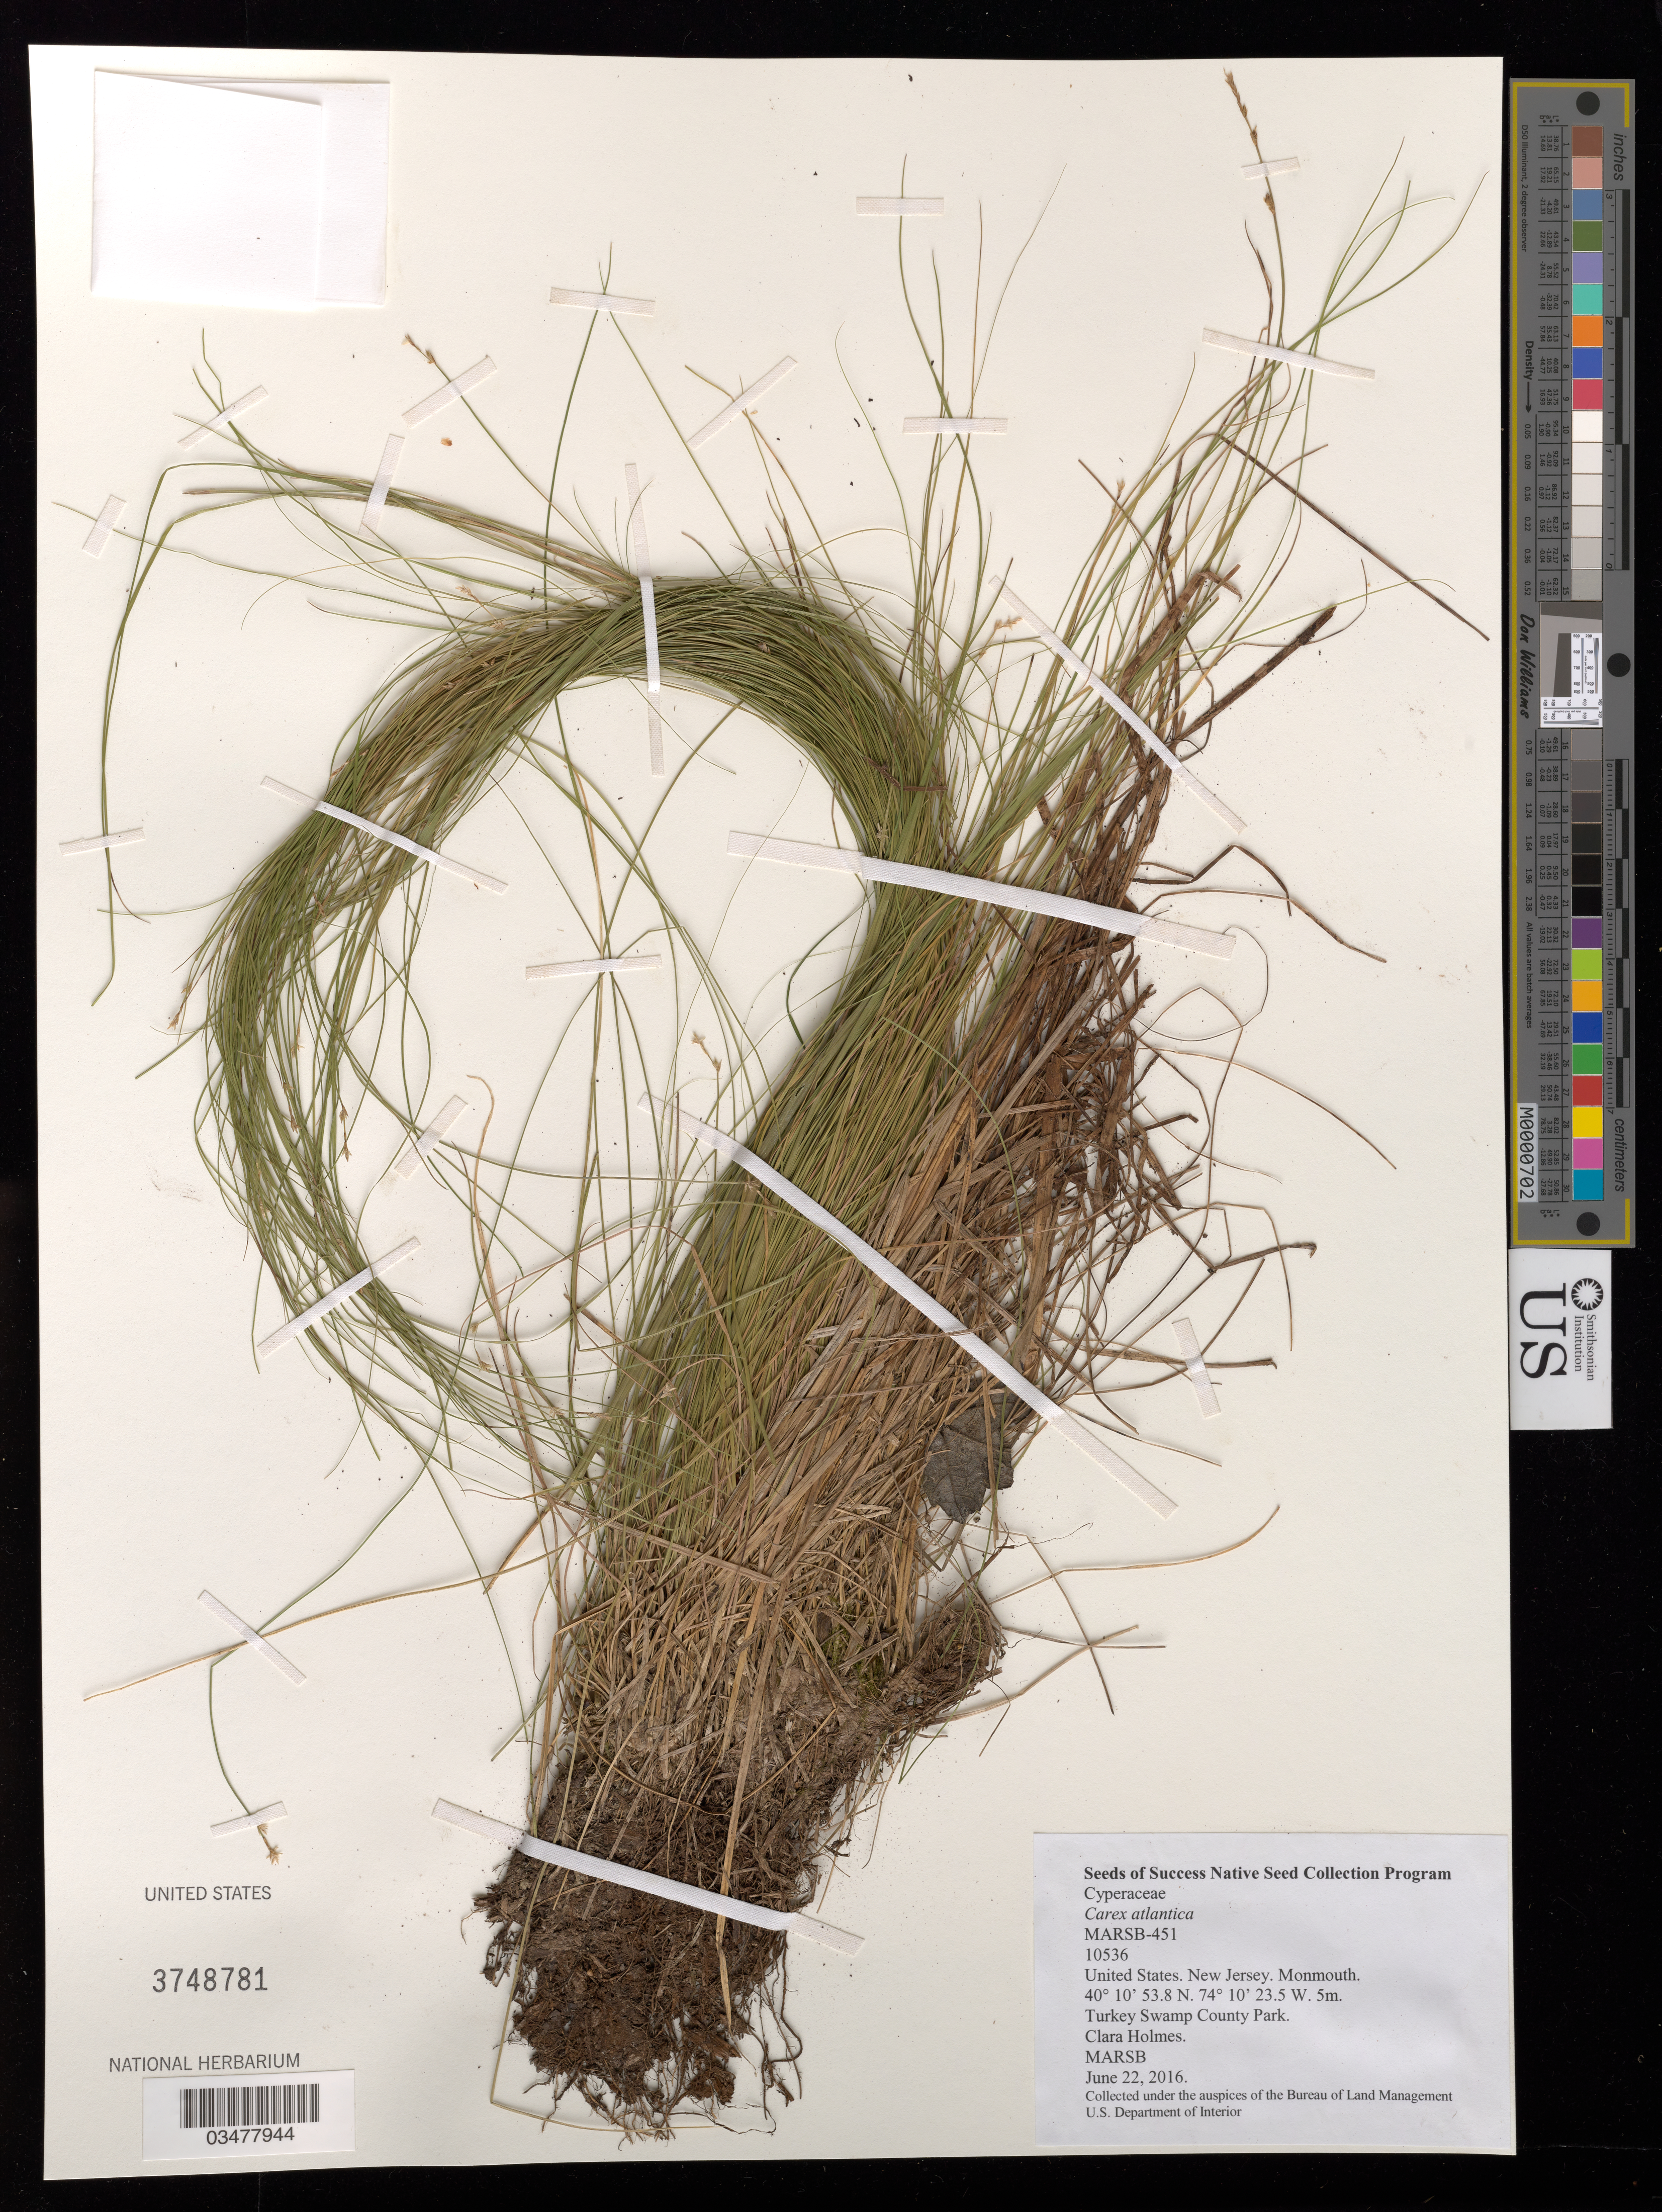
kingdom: Plantae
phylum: Tracheophyta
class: Liliopsida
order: Poales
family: Cyperaceae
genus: Carex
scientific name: Carex atlantica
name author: L.H. Bailey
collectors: C. Holmes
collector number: MARSB-451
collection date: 2016-06-22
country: United States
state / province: New Jersey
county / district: Monmouth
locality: Turkey Swamp County Park, Bog Downhill of Boy scout camp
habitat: Mixed Hardwood Freshwater Swamp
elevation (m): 5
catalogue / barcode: US 3748781